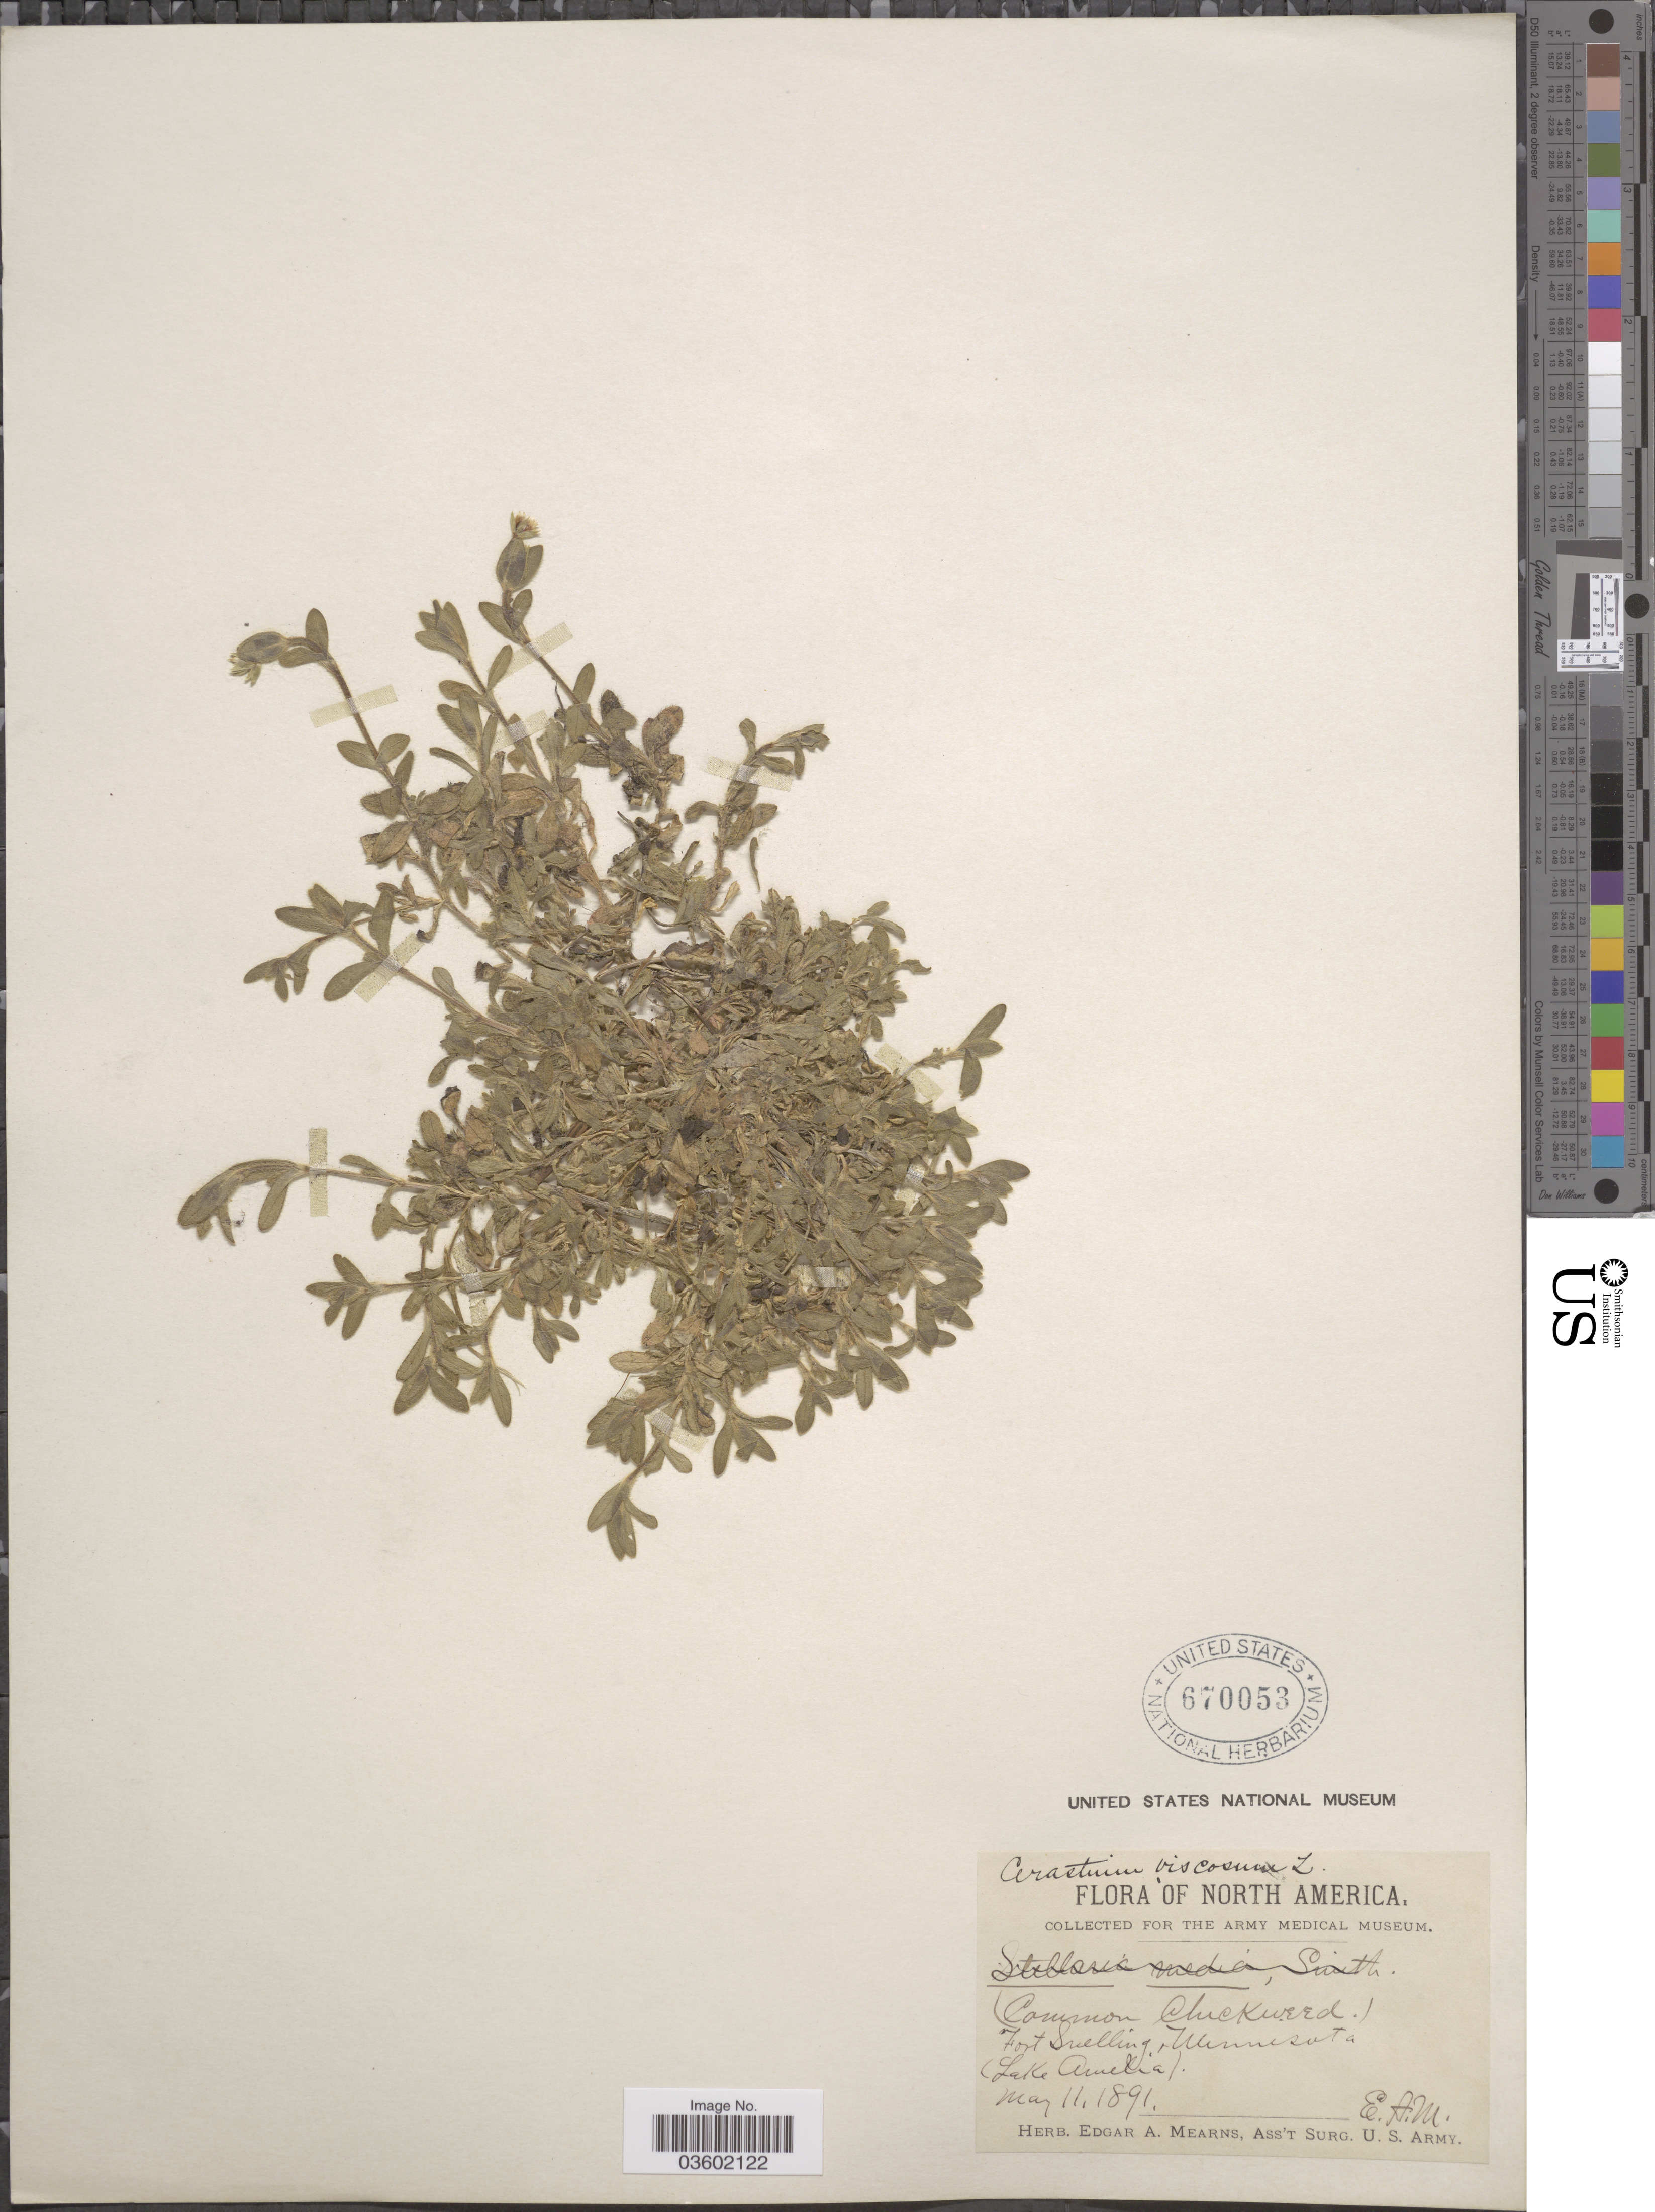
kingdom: Plantae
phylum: Tracheophyta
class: Magnoliopsida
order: Caryophyllales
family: Caryophyllaceae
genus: Cerastium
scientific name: Cerastium vulgatum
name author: L.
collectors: E. A. Mearns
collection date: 1891-05-11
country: United States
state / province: Minnesota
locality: Fort Snelling (Lake Amelia).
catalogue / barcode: US 670053